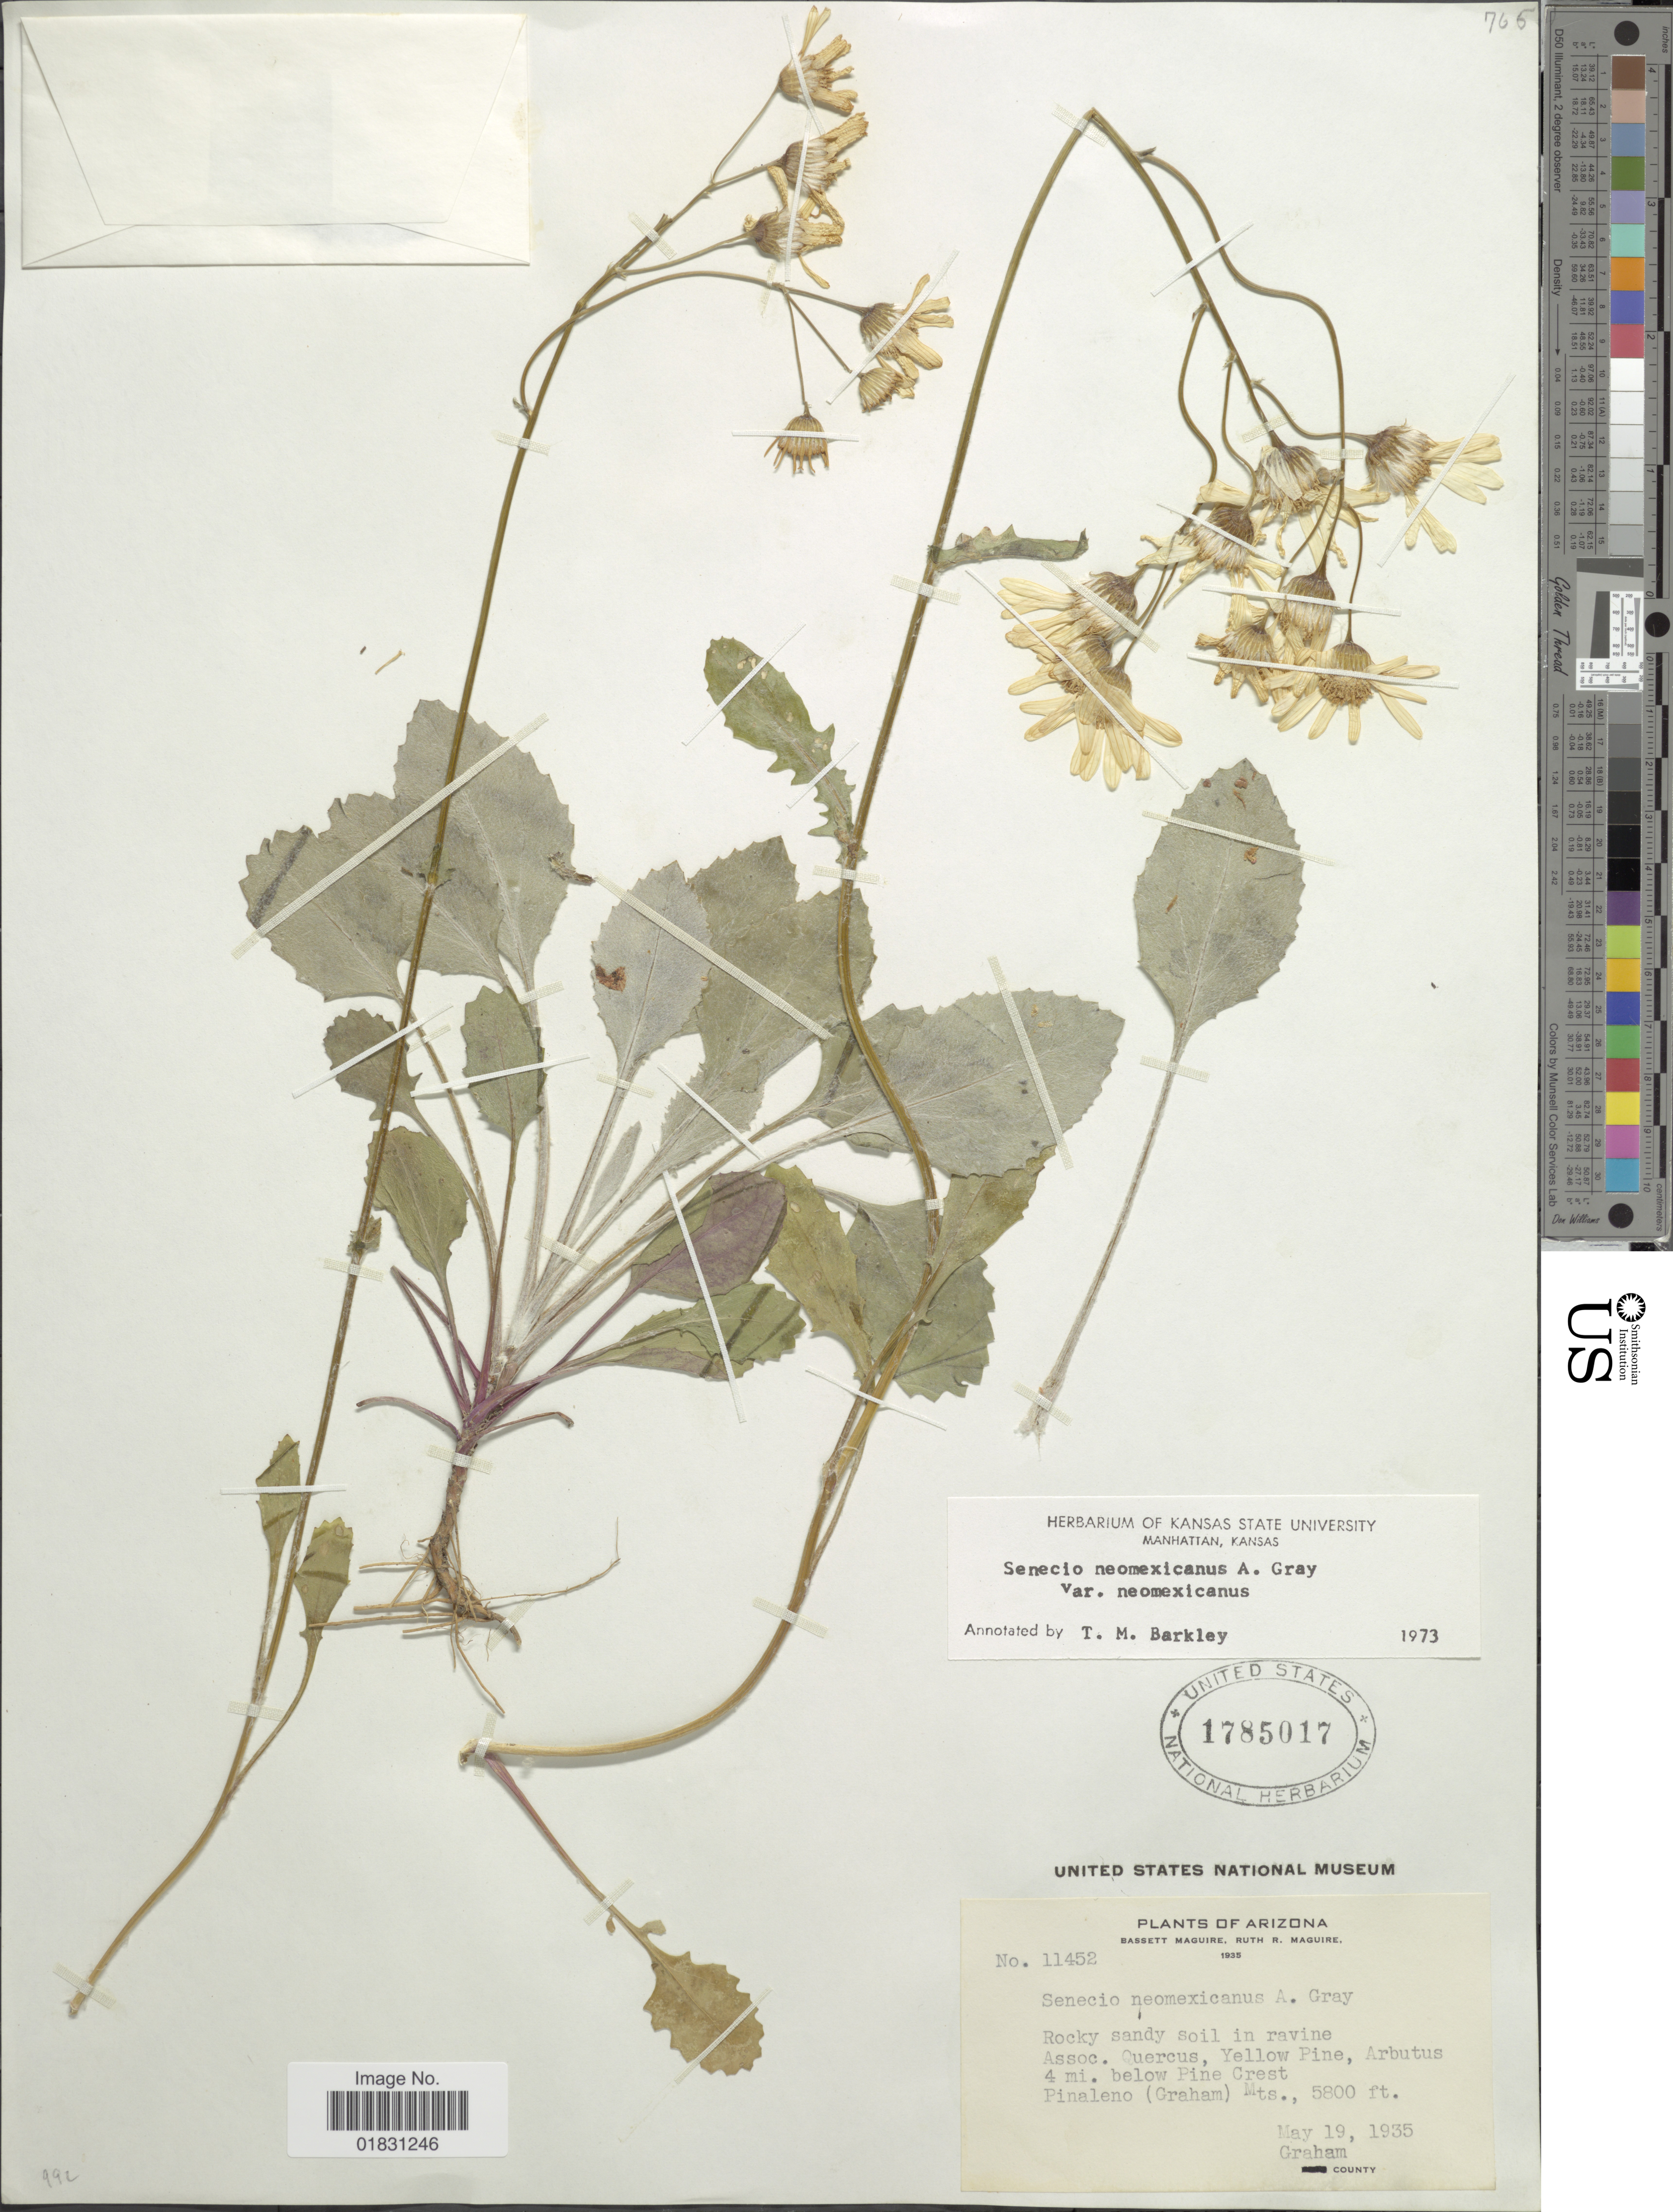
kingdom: Plantae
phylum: Tracheophyta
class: Magnoliopsida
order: Asterales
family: Asteraceae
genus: Packera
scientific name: Packera neomexicana var. neomexicana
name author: (A. Gray) W.A. Weber & Á. Löve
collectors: B. Maguire & R. R. Maguire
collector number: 11452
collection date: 1935-05-19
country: United States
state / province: Arizona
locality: Rocky sandy soil in ravine, 4 mi. below Pine Crest Pinaleno (Graham) Mts Graham County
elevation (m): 1768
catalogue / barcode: US 1785017